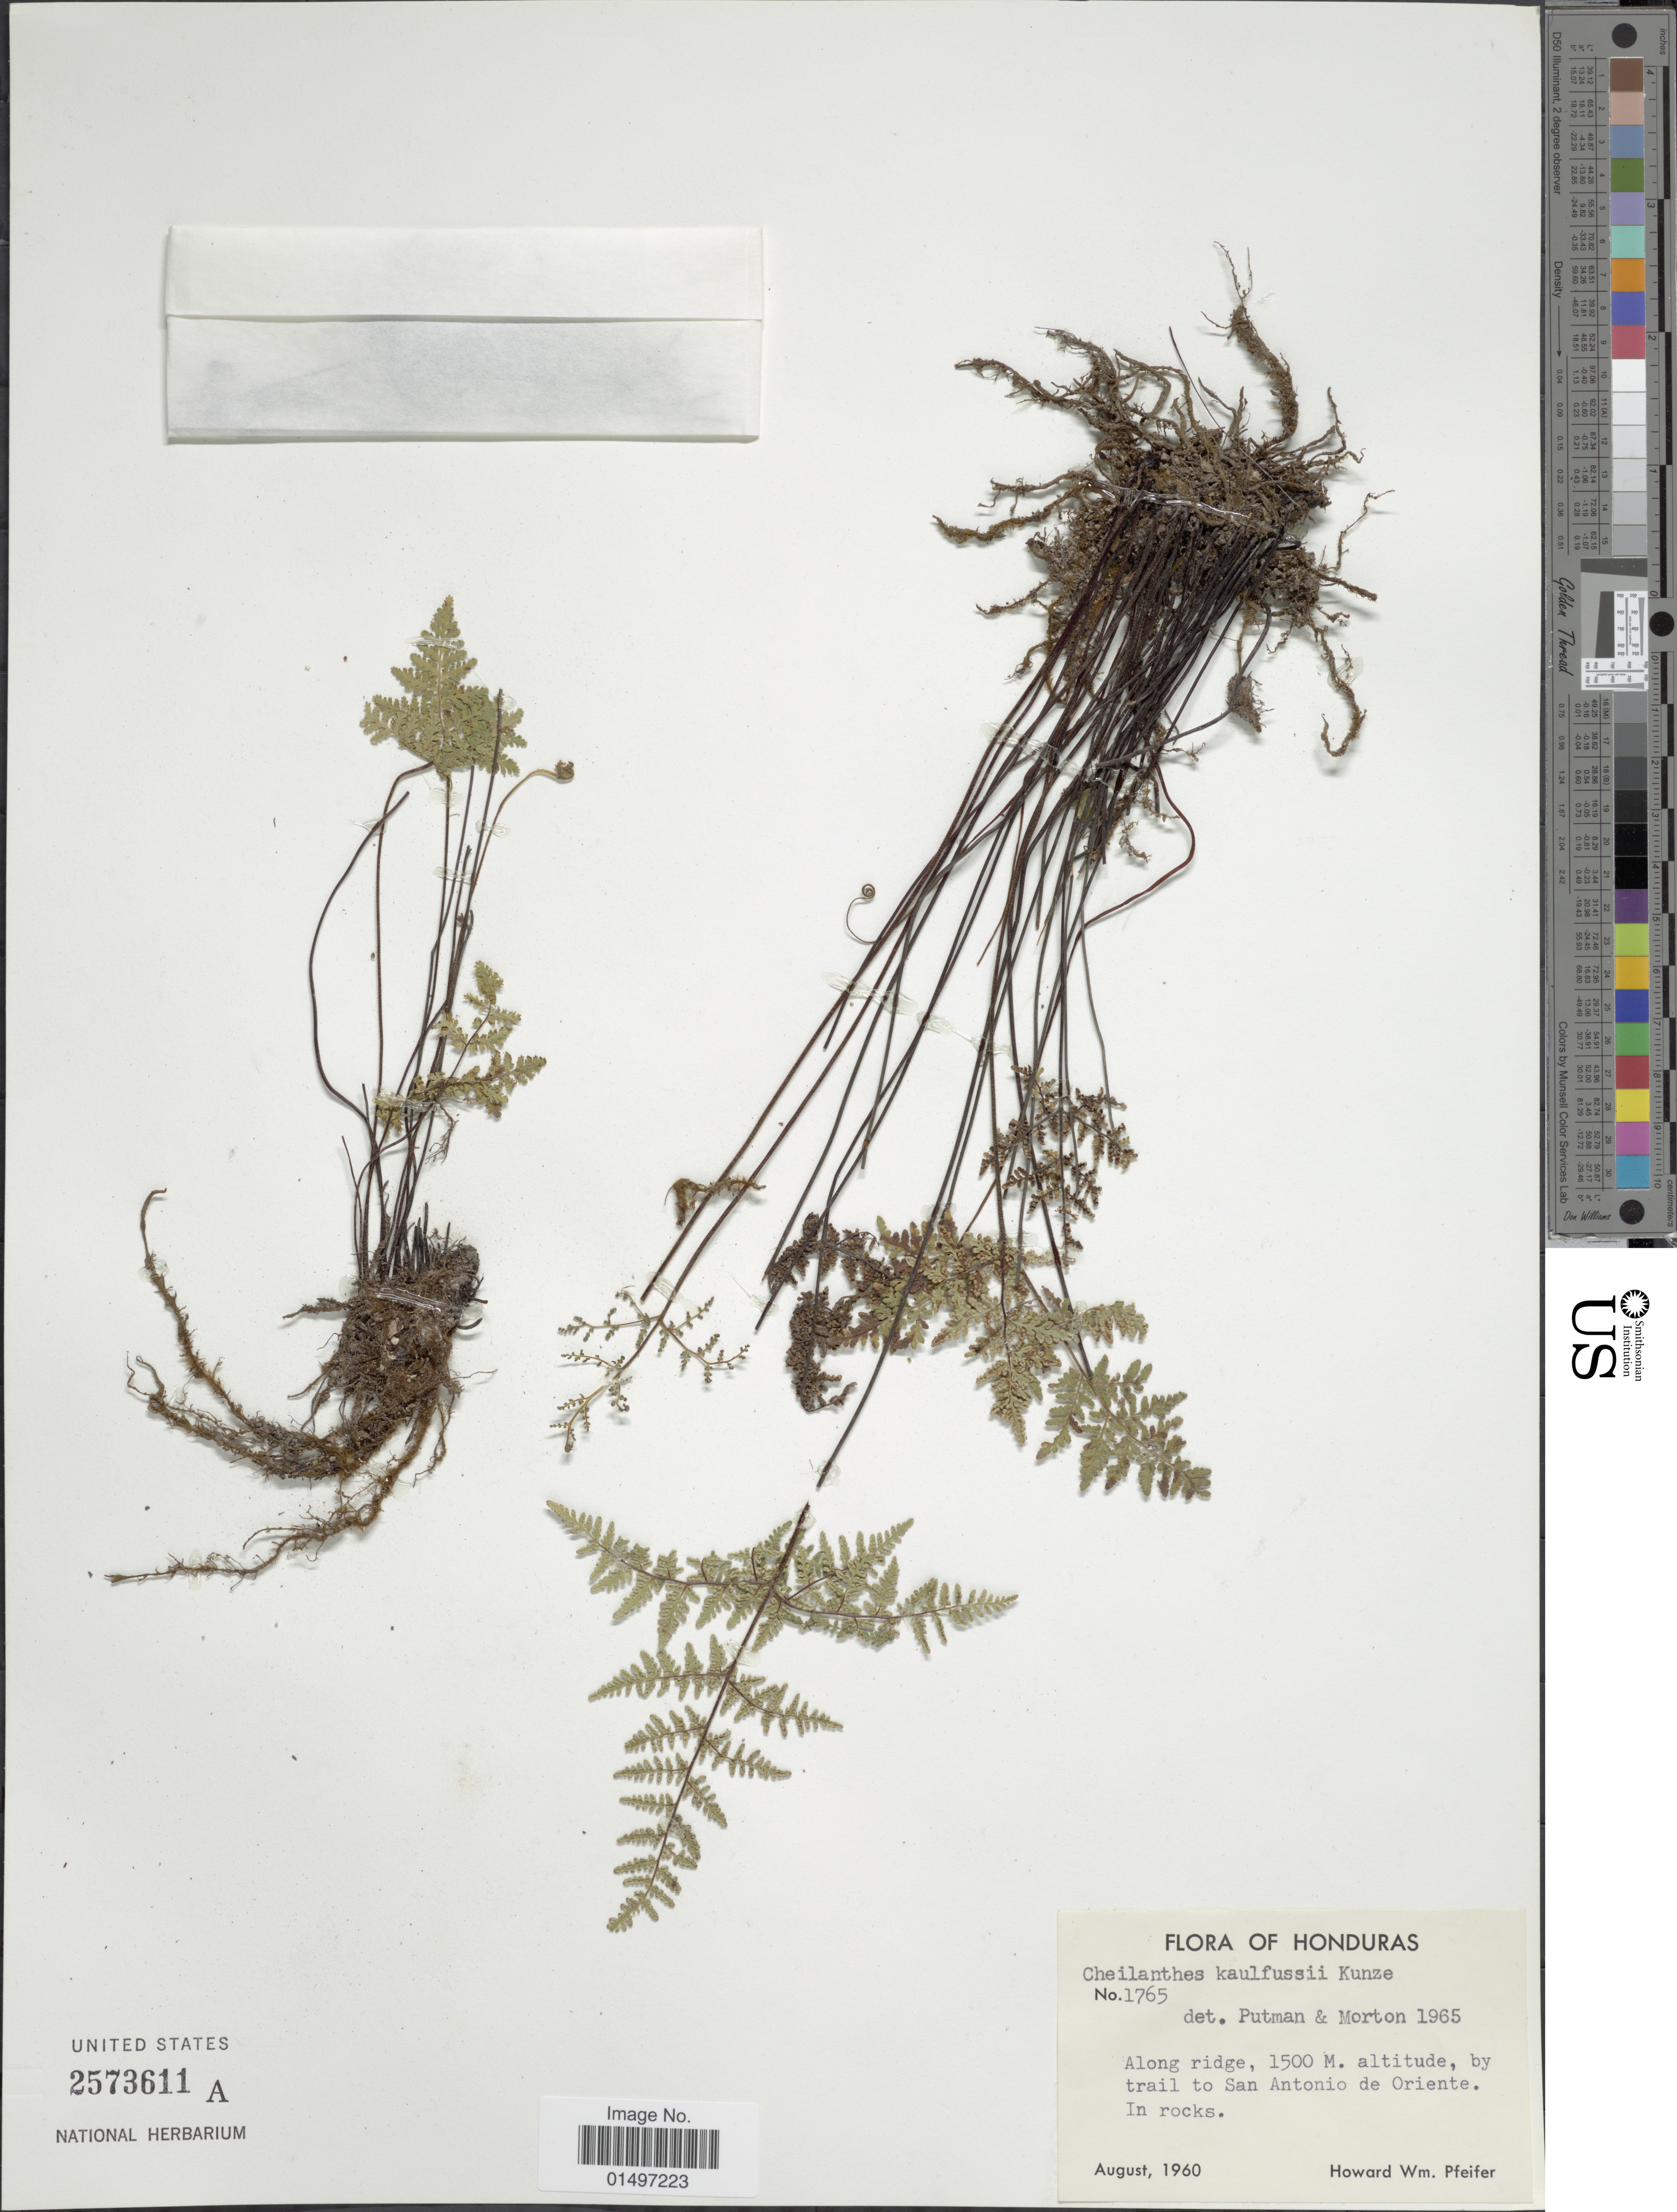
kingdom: Plantae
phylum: Tracheophyta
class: Polypodiopsida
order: Polypodiales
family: Pteridaceae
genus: Gaga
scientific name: Gaga kaulfussii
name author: (Kunze) Fay W. Li & Windham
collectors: H. W. Pfeifer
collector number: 1765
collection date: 1960-08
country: Honduras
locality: Along ridge. By trail to San Antonio de Oriente.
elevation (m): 1500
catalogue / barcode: US 2573611A